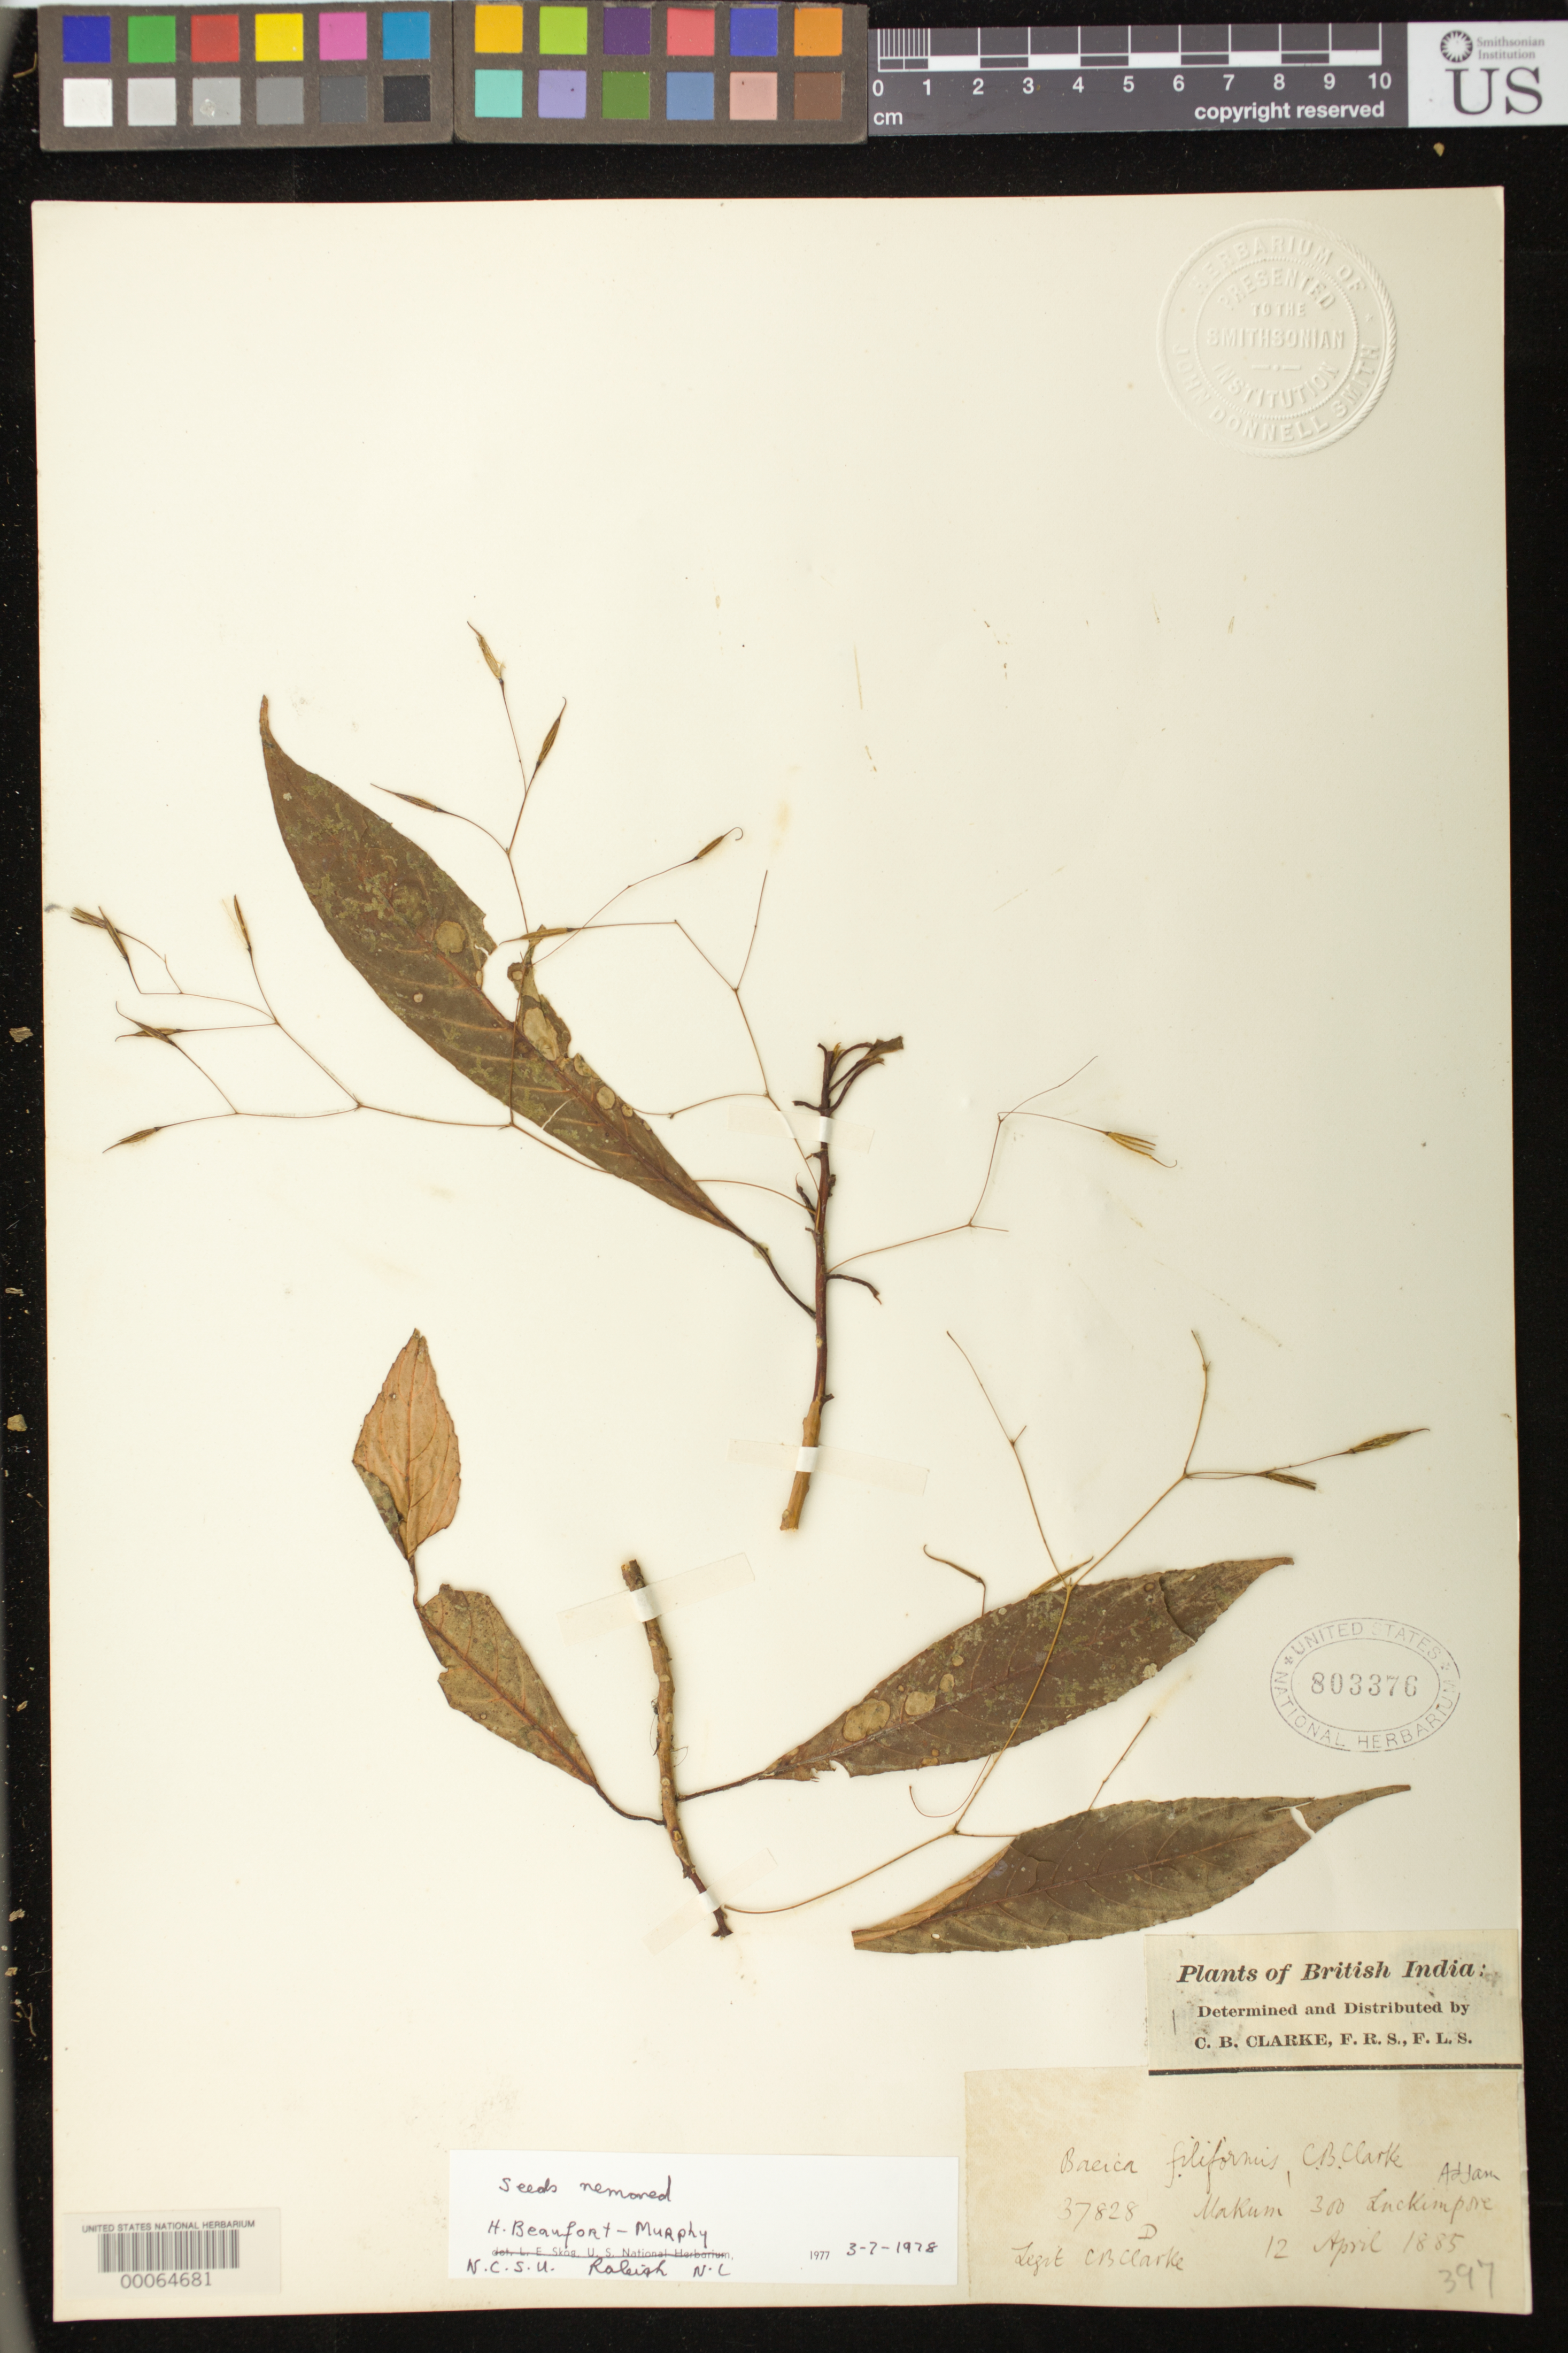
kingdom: Plantae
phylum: Tracheophyta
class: Magnoliopsida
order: Lamiales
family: Gesneriaceae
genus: Boeica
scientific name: Boeica filiformis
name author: C.B. Clarke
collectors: C. B. Clarke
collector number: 37828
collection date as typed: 12 Apr 1885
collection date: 1885-04-12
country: India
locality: Makum, luckimpore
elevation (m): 300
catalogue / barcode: US 803376